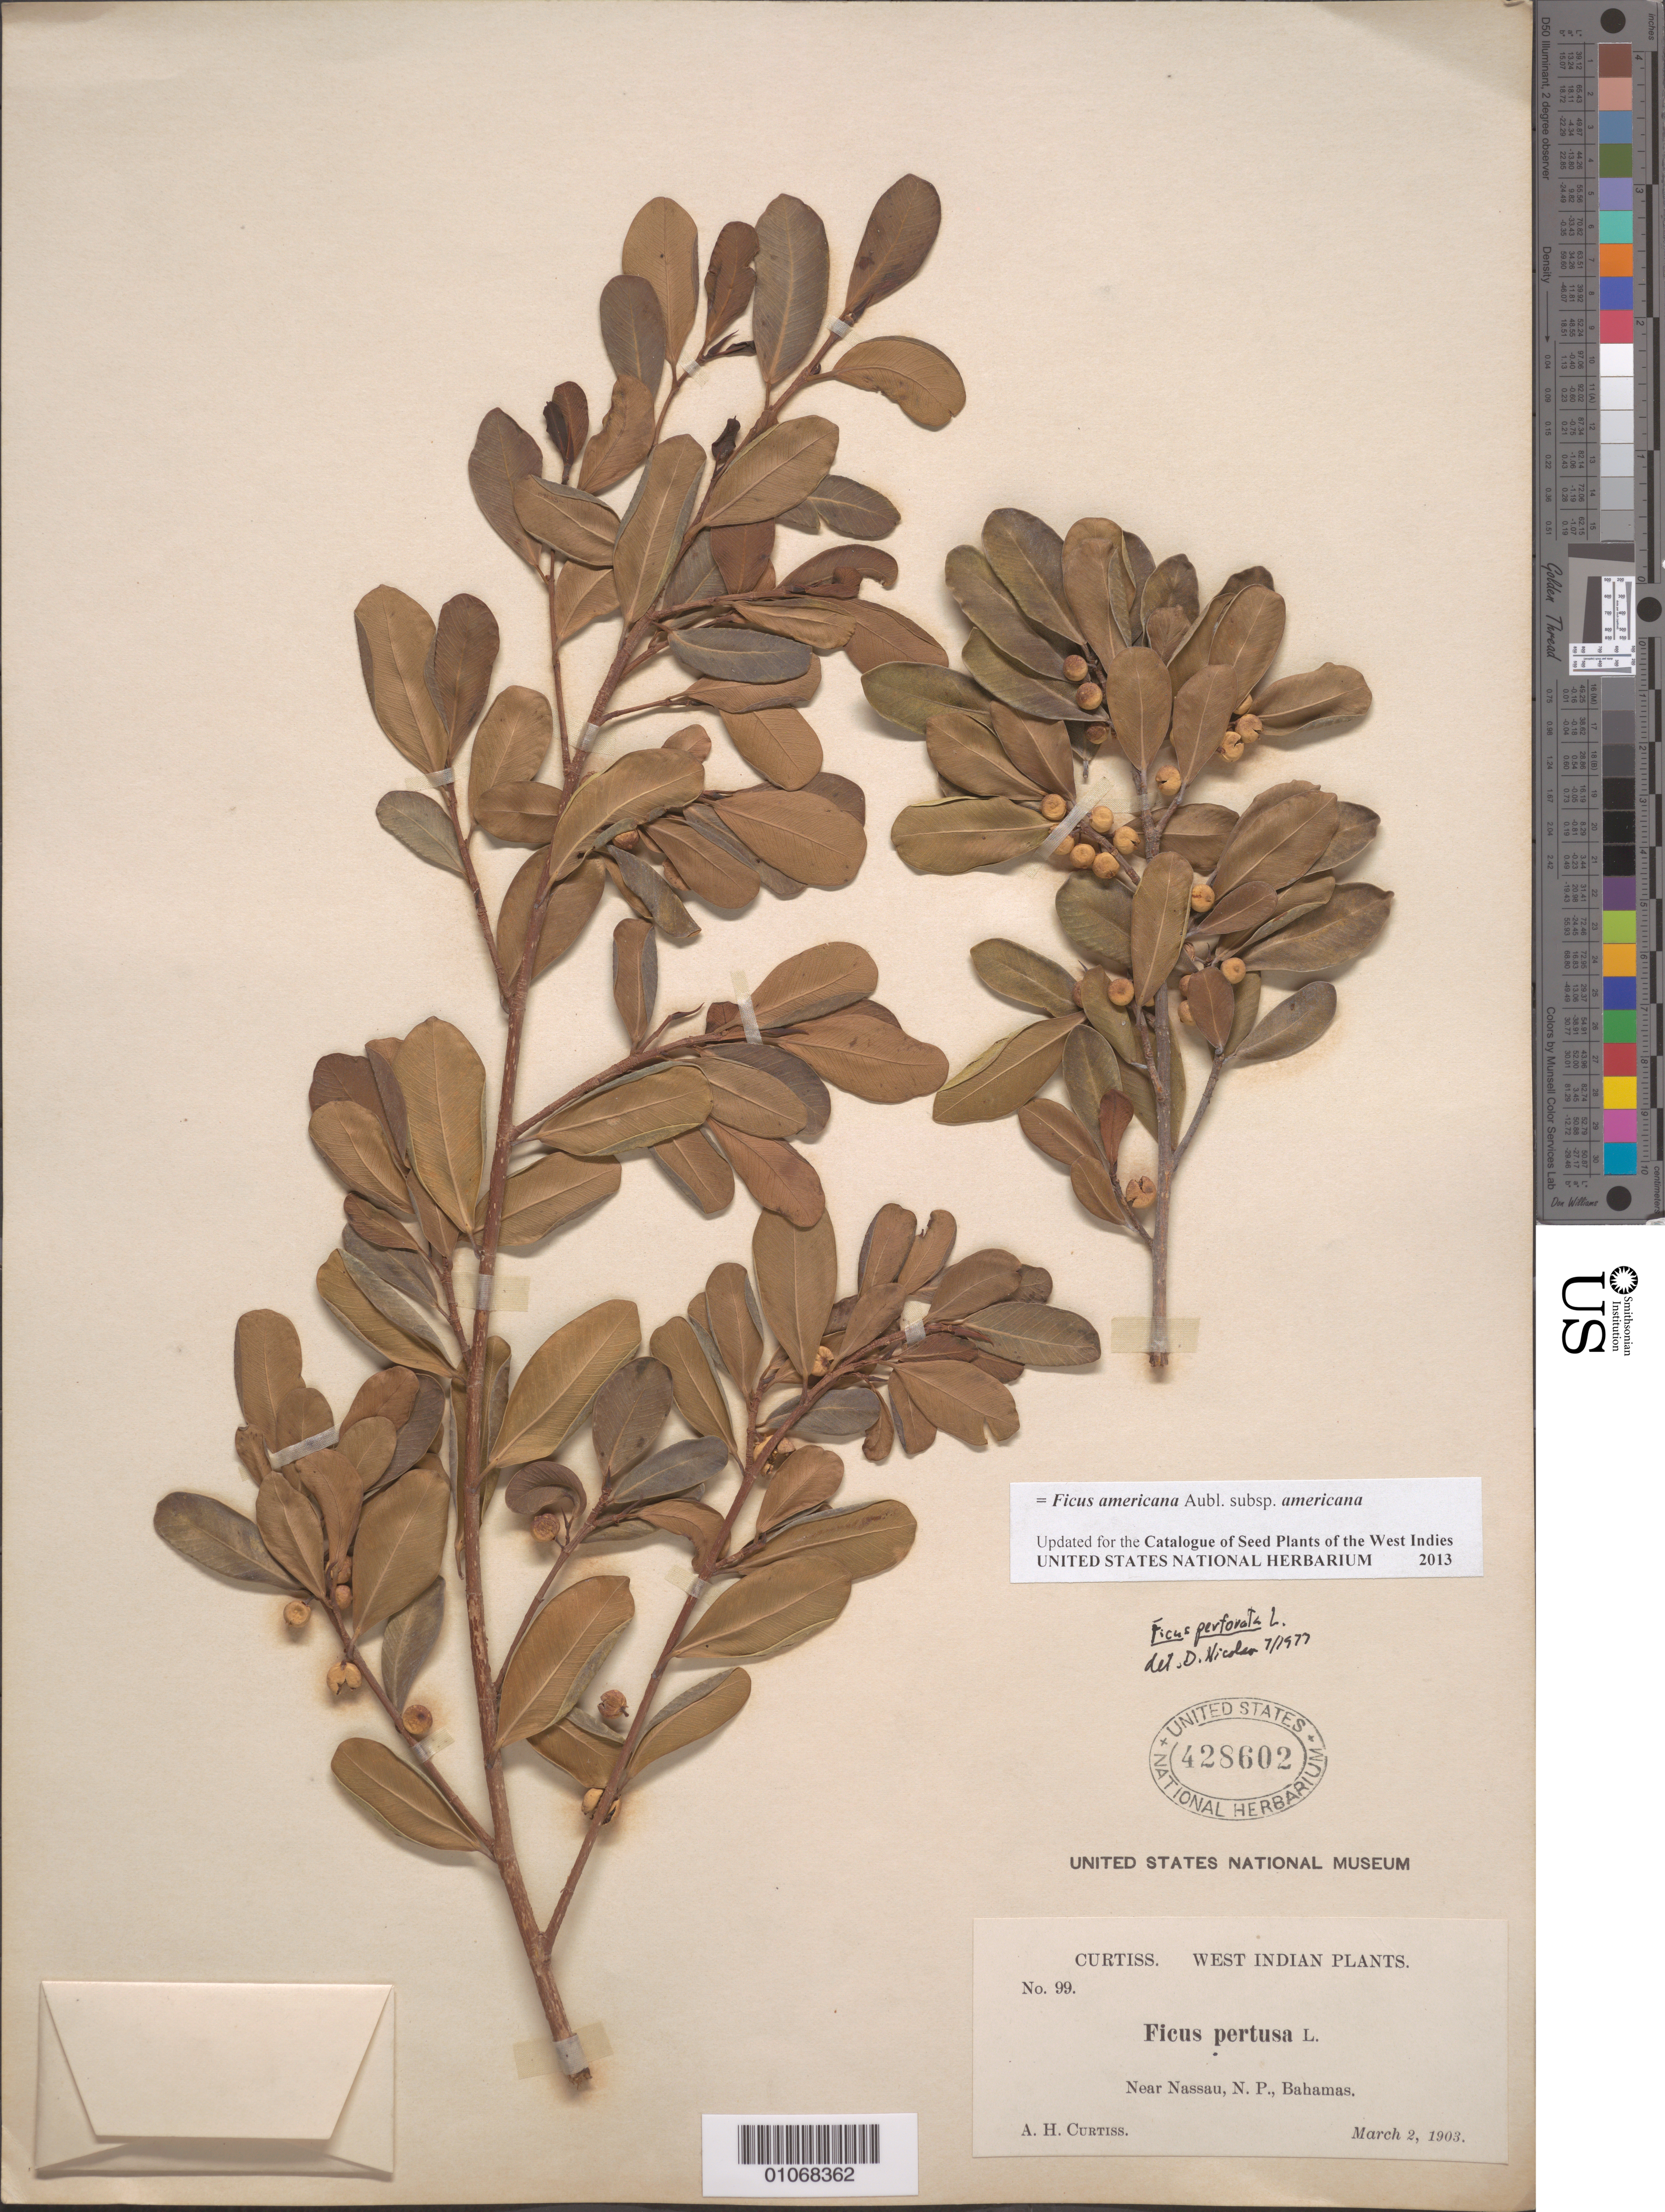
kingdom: Plantae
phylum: Tracheophyta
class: Magnoliopsida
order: Rosales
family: Moraceae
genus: Ficus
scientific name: Ficus perforata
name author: L.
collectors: A. H. Curtiss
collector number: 99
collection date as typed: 02 Mar 1903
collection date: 1903-03-02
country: Bahamas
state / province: New Providence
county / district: Nassau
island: New Providence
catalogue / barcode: US 428602